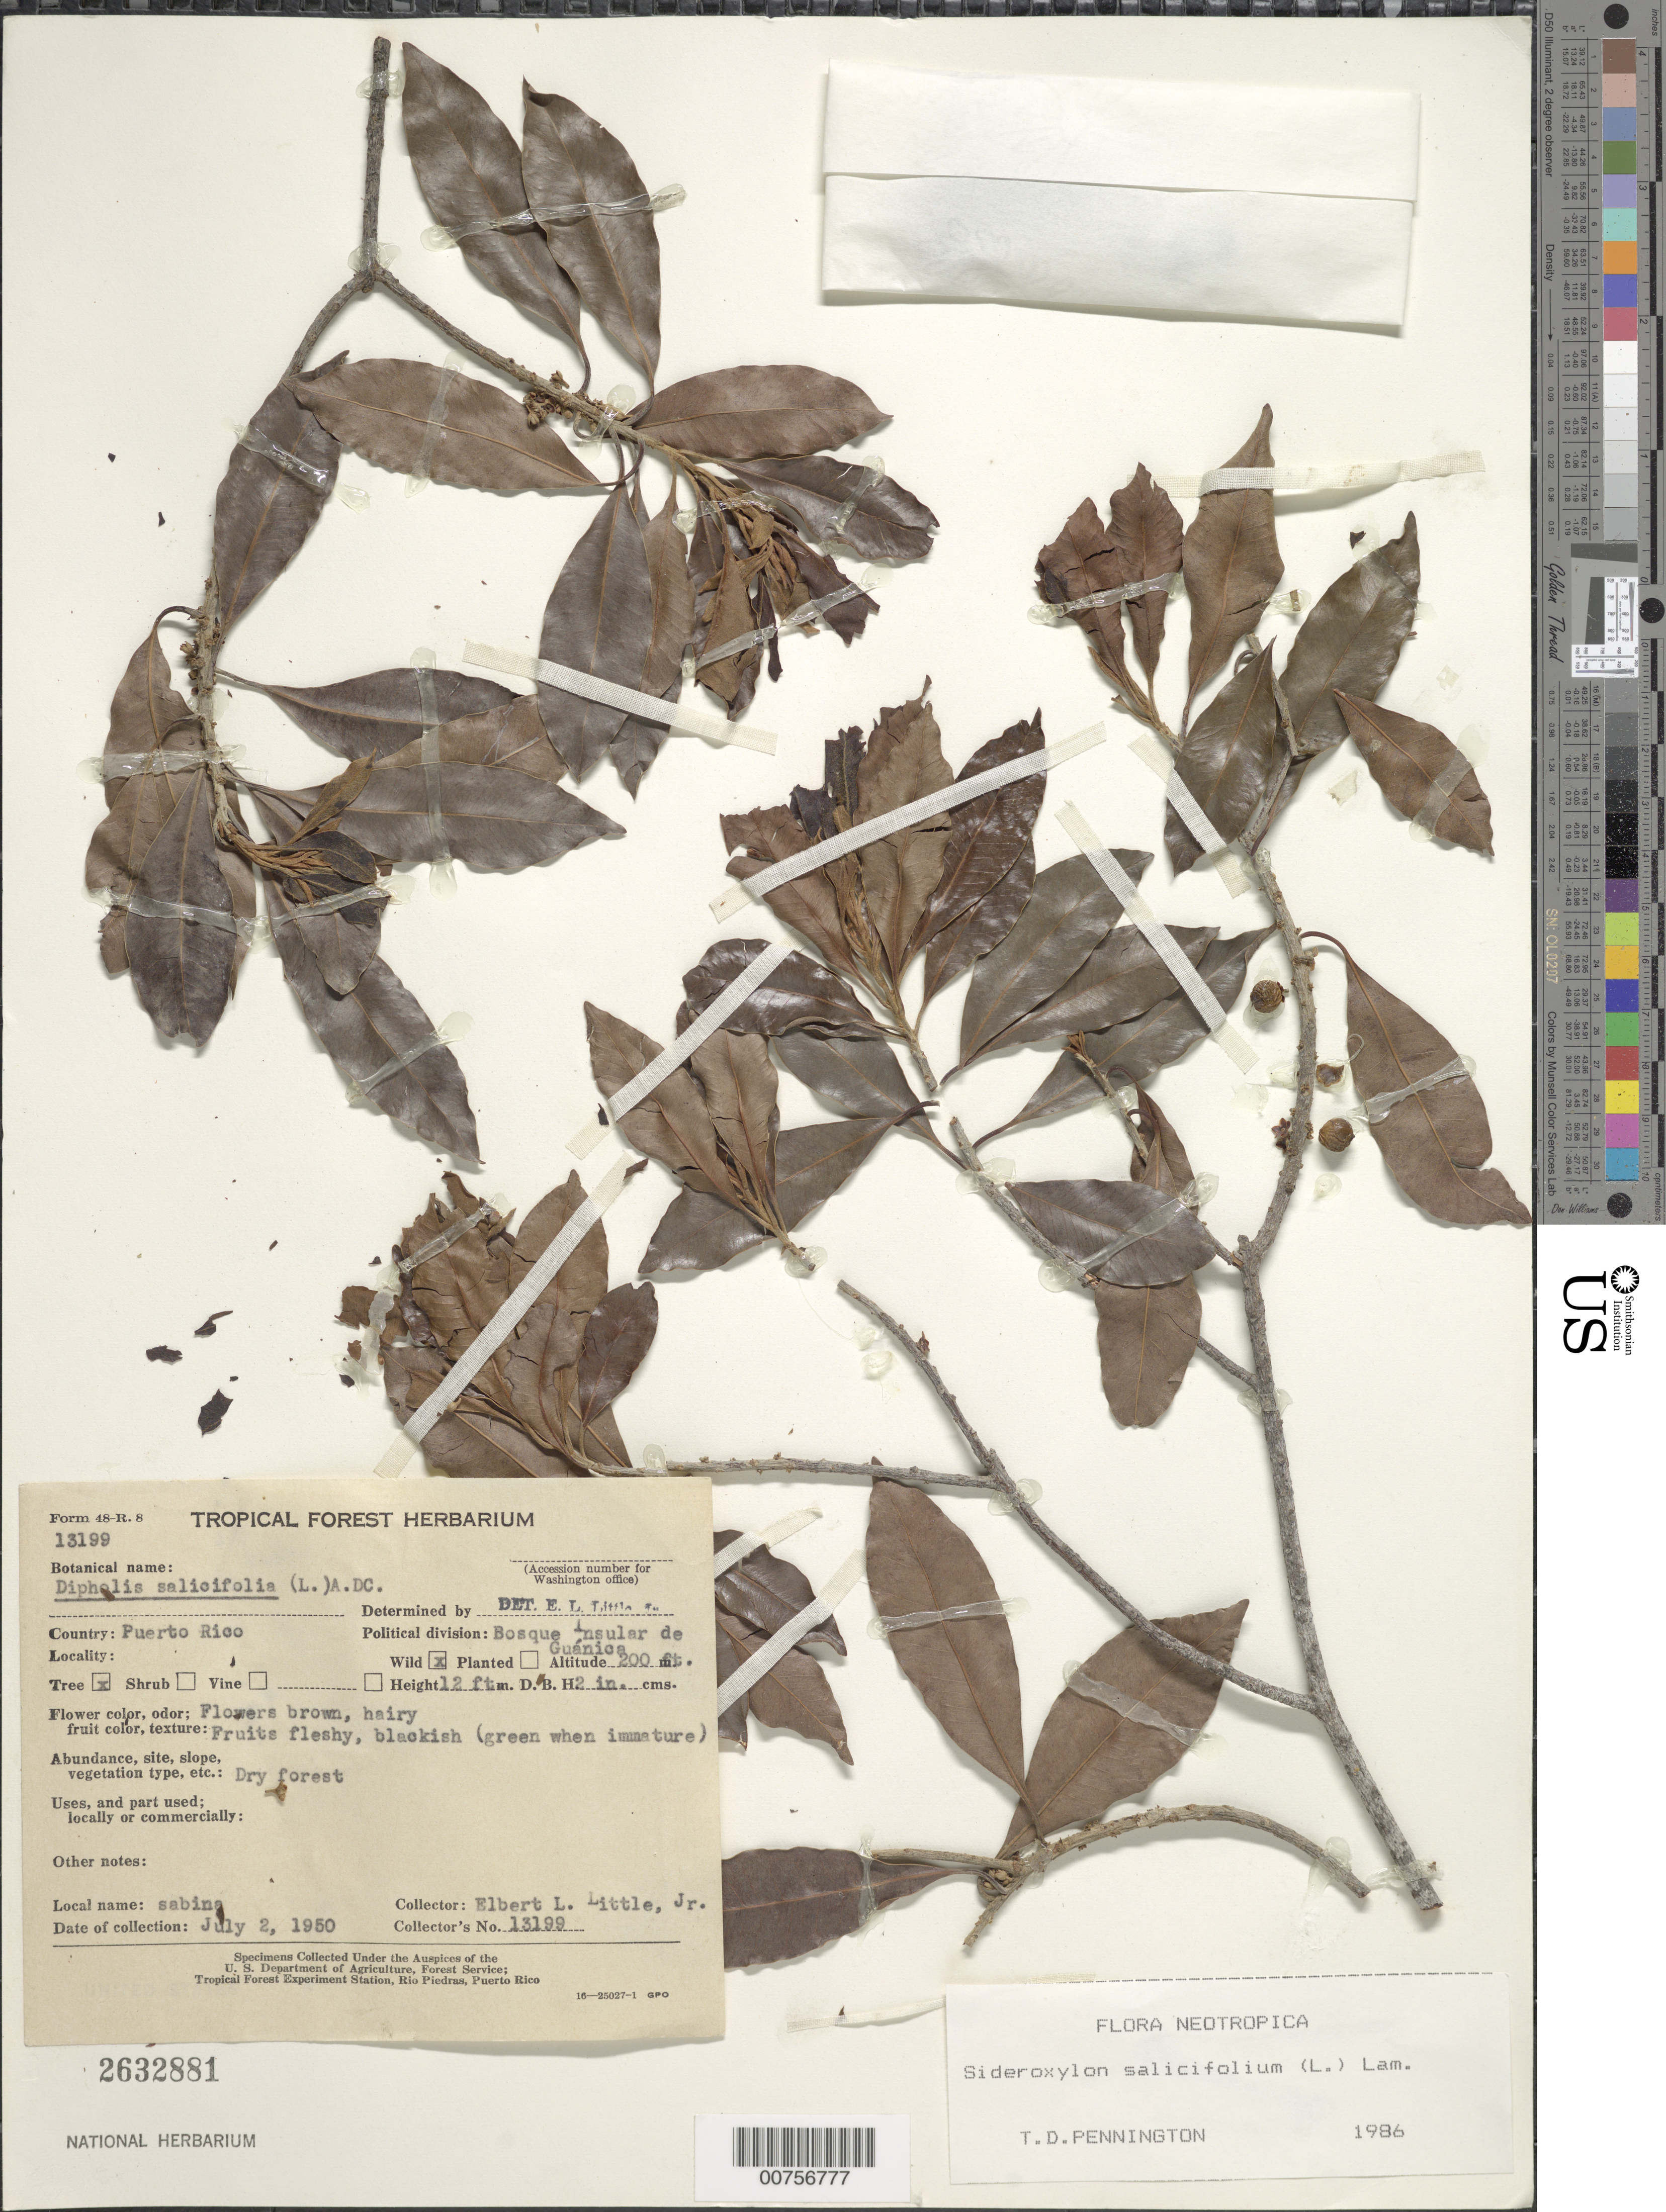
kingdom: Plantae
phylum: Tracheophyta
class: Magnoliopsida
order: Ericales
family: Sapotaceae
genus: Sideroxylon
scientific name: Sideroxylon salicifolium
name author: (L.) Lam.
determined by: Pennington, T. D., (K)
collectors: E. L. Little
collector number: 13199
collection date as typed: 02 Jul 1950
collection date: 1950-07-02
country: Puerto Rico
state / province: Guánica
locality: Bosque Insular de Guánica.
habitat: Dry forest.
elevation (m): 61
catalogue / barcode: US 2632881